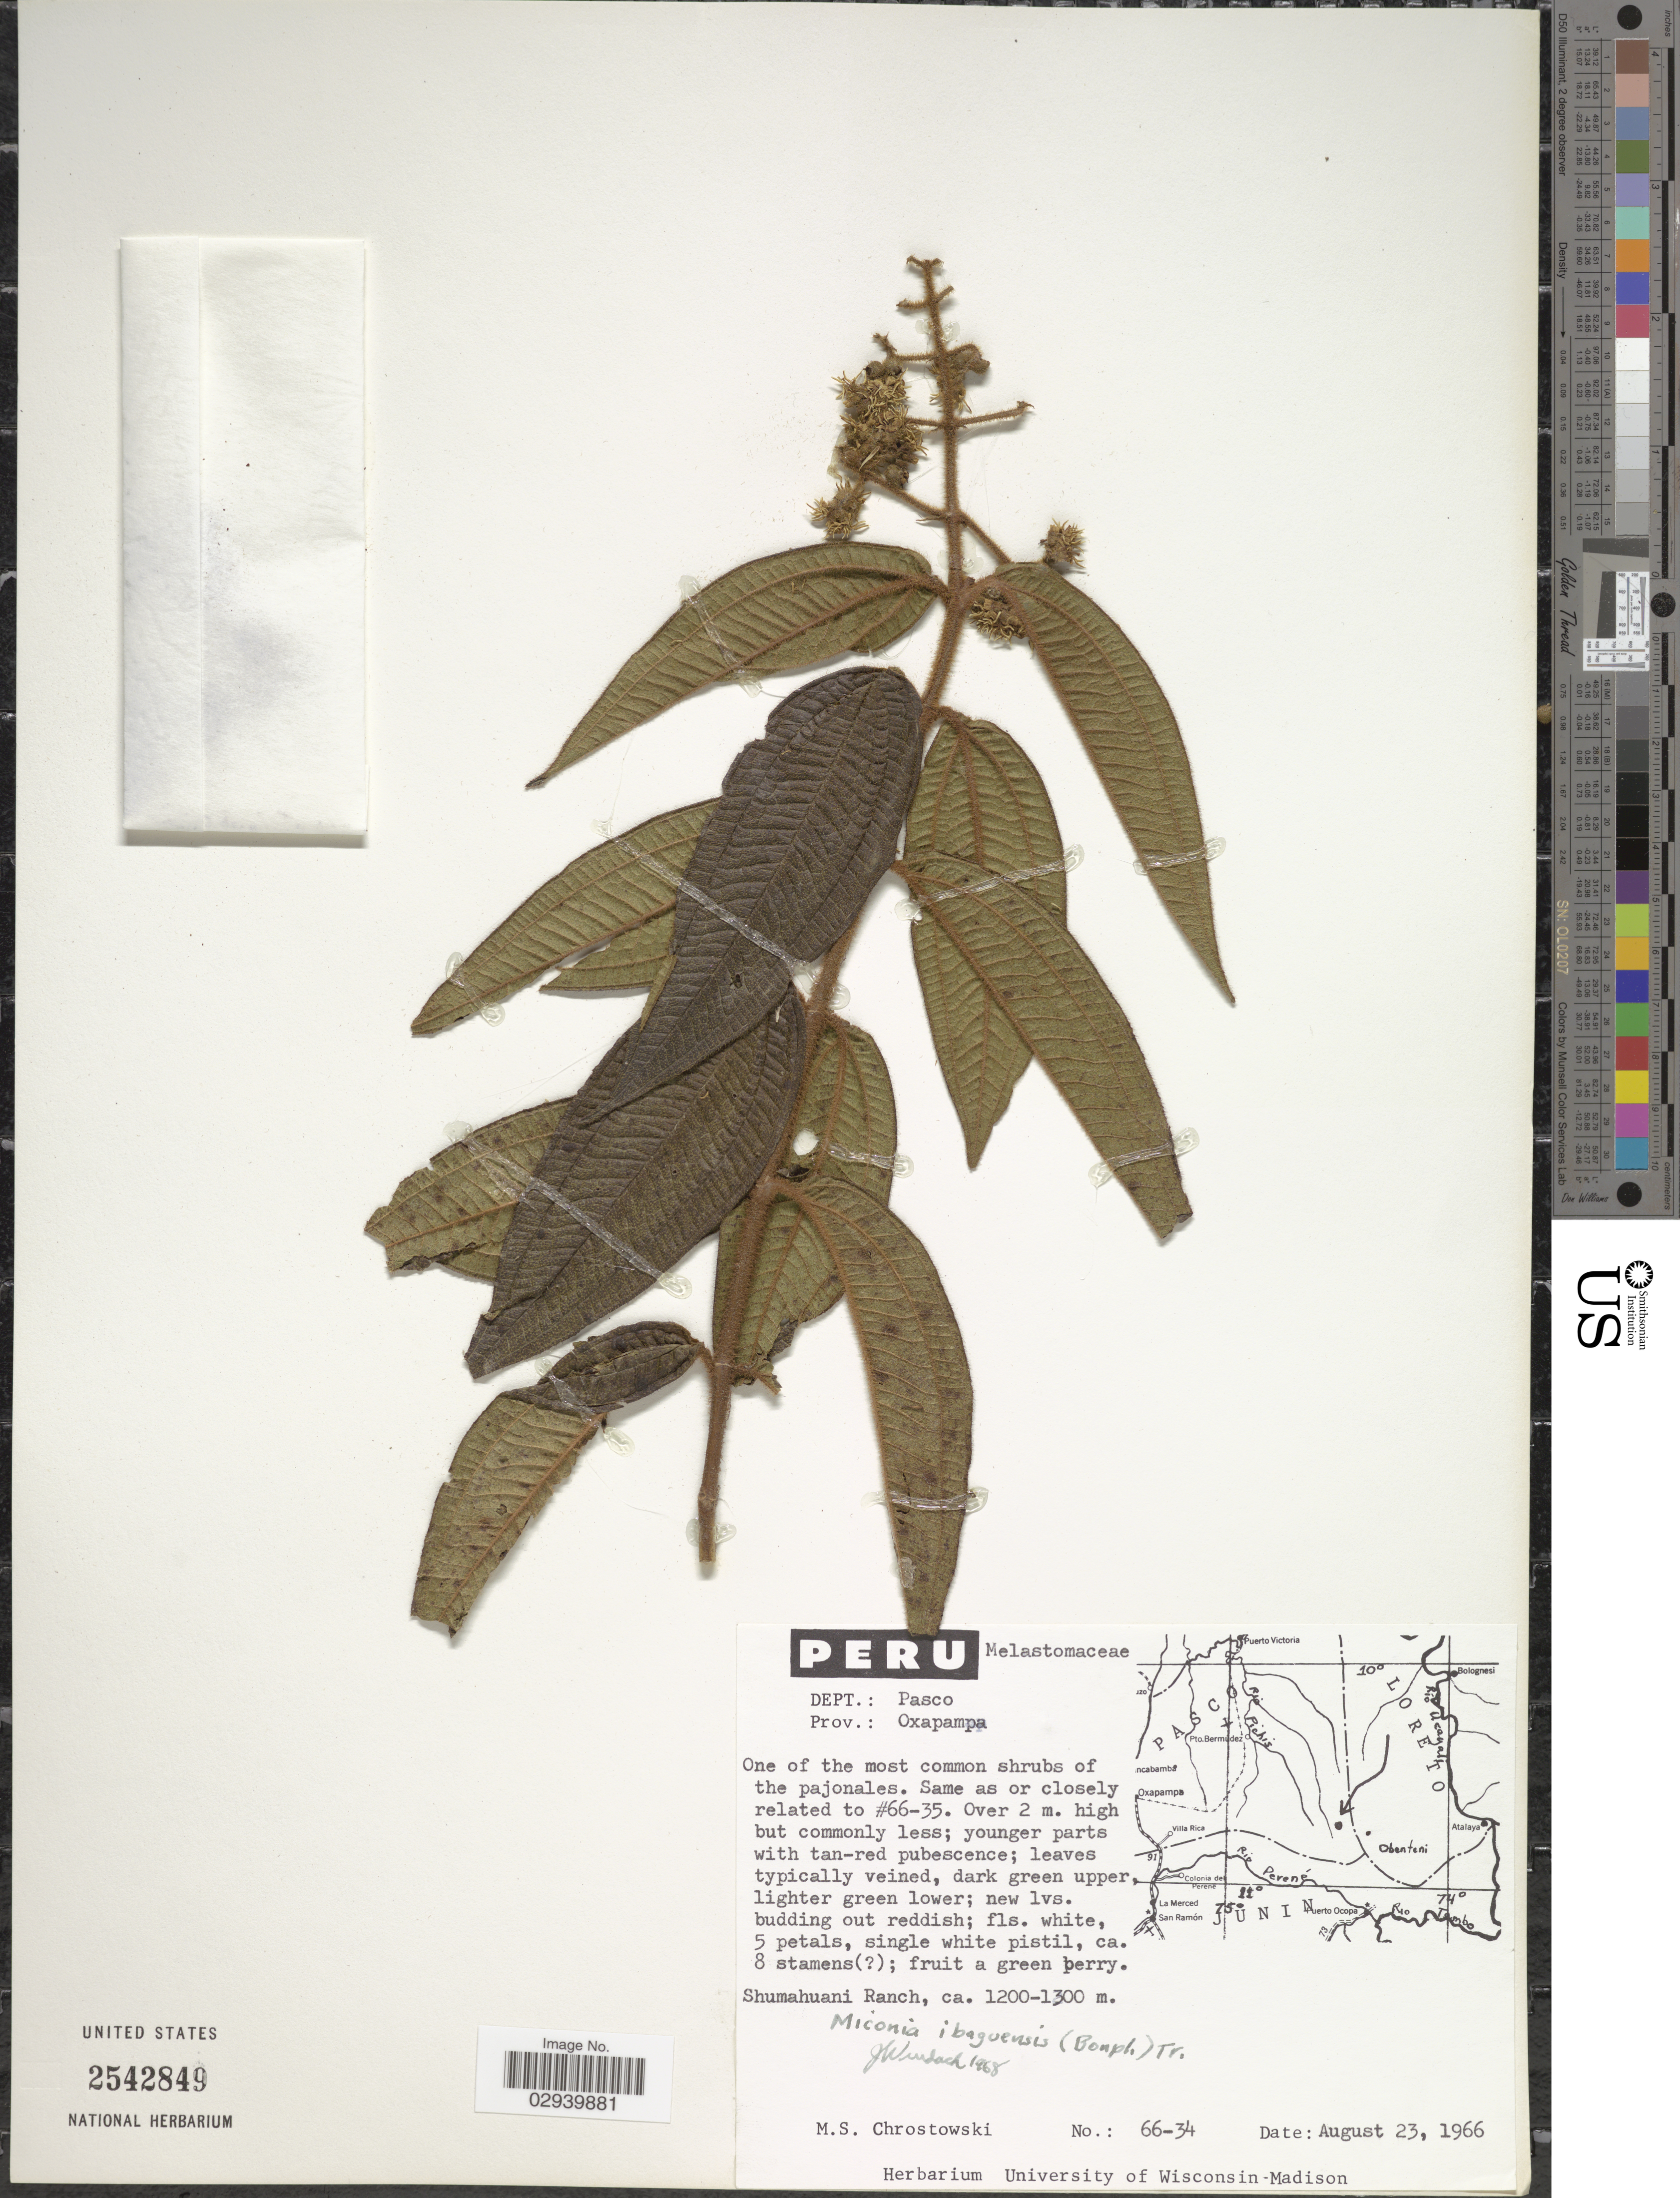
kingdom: Plantae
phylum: Tracheophyta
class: Magnoliopsida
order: Myrtales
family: Melastomataceae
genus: Miconia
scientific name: Miconia ibaguensis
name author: (Bonpl.) Triana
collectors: M. Chrostowski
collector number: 66-34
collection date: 1966-08-23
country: Peru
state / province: Pasco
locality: Dept.: Pasco. Prov.: Oxapampa. Shumahuani Ranch.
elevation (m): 1200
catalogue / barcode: US 2542849